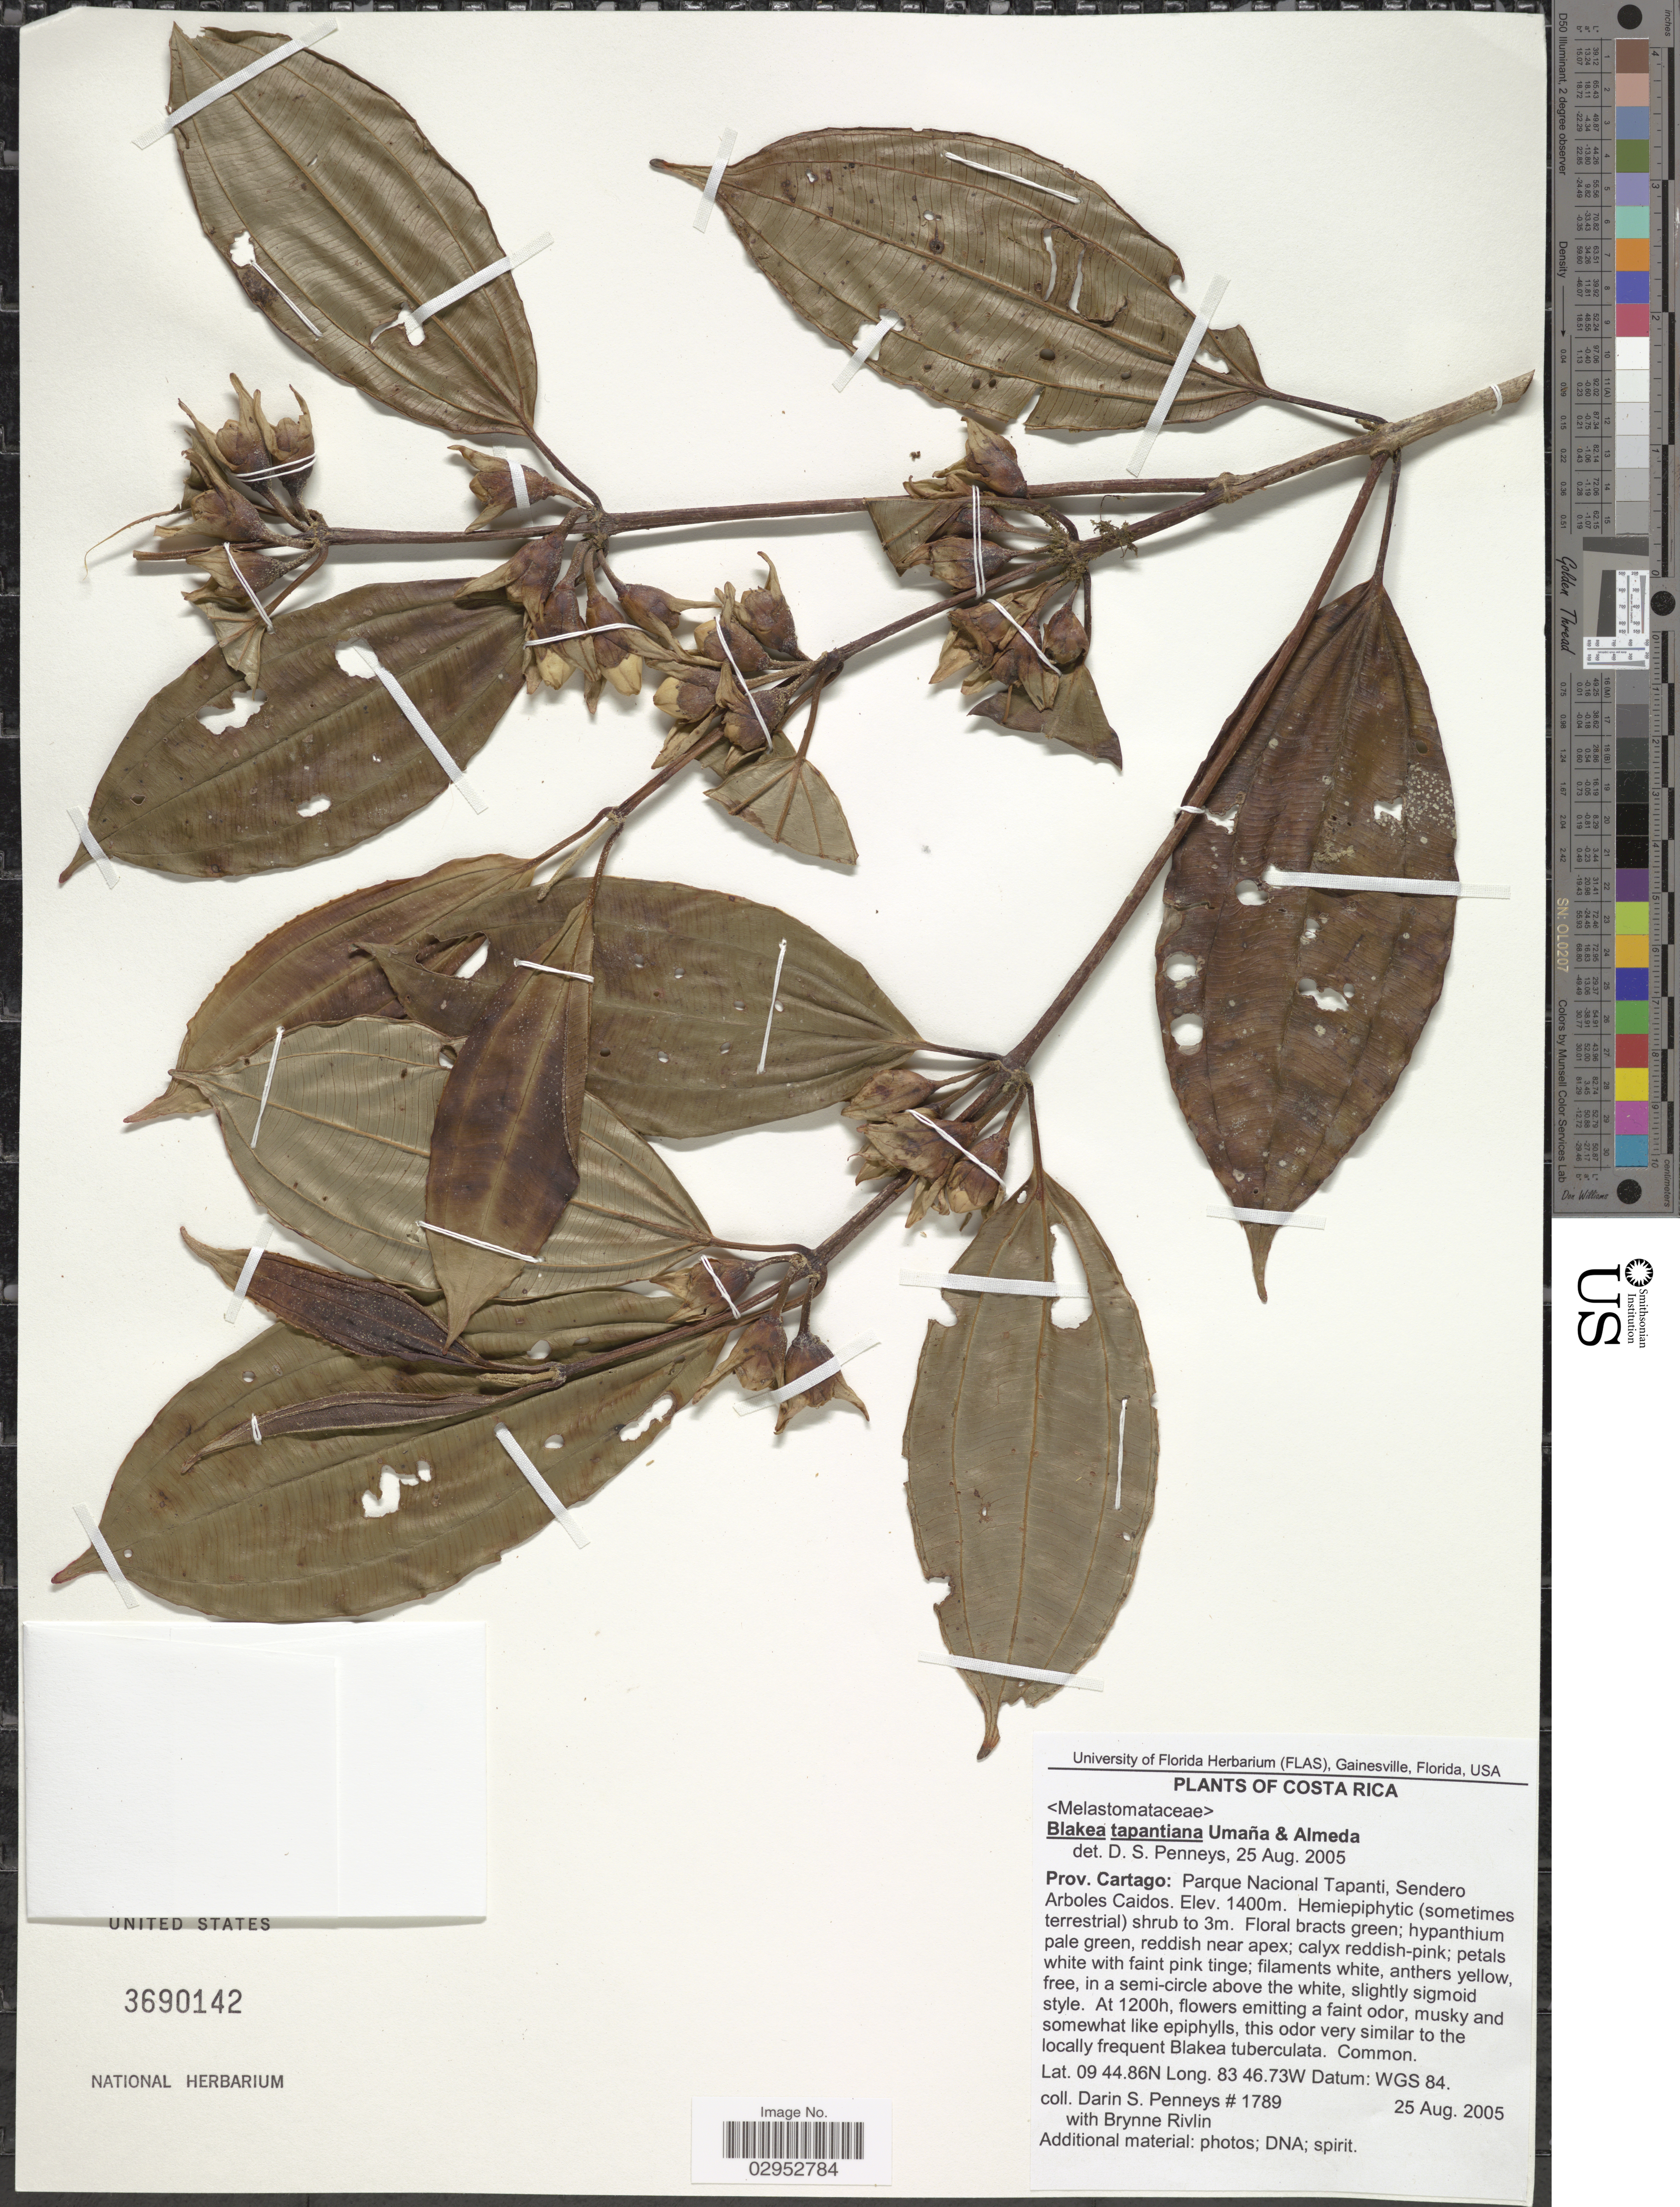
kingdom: Plantae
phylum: Tracheophyta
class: Magnoliopsida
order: Myrtales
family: Melastomataceae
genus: Blakea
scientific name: Blakea tapantiana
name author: Umaña & Almeda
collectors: D. S. Penneys & B. Rivlin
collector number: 1789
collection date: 2005-08-25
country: Costa Rica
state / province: Cartago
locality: Prov. Cartago: Parque Nacional Tapanti, Sendero Arboles Caidos.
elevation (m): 1400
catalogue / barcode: US 3690142